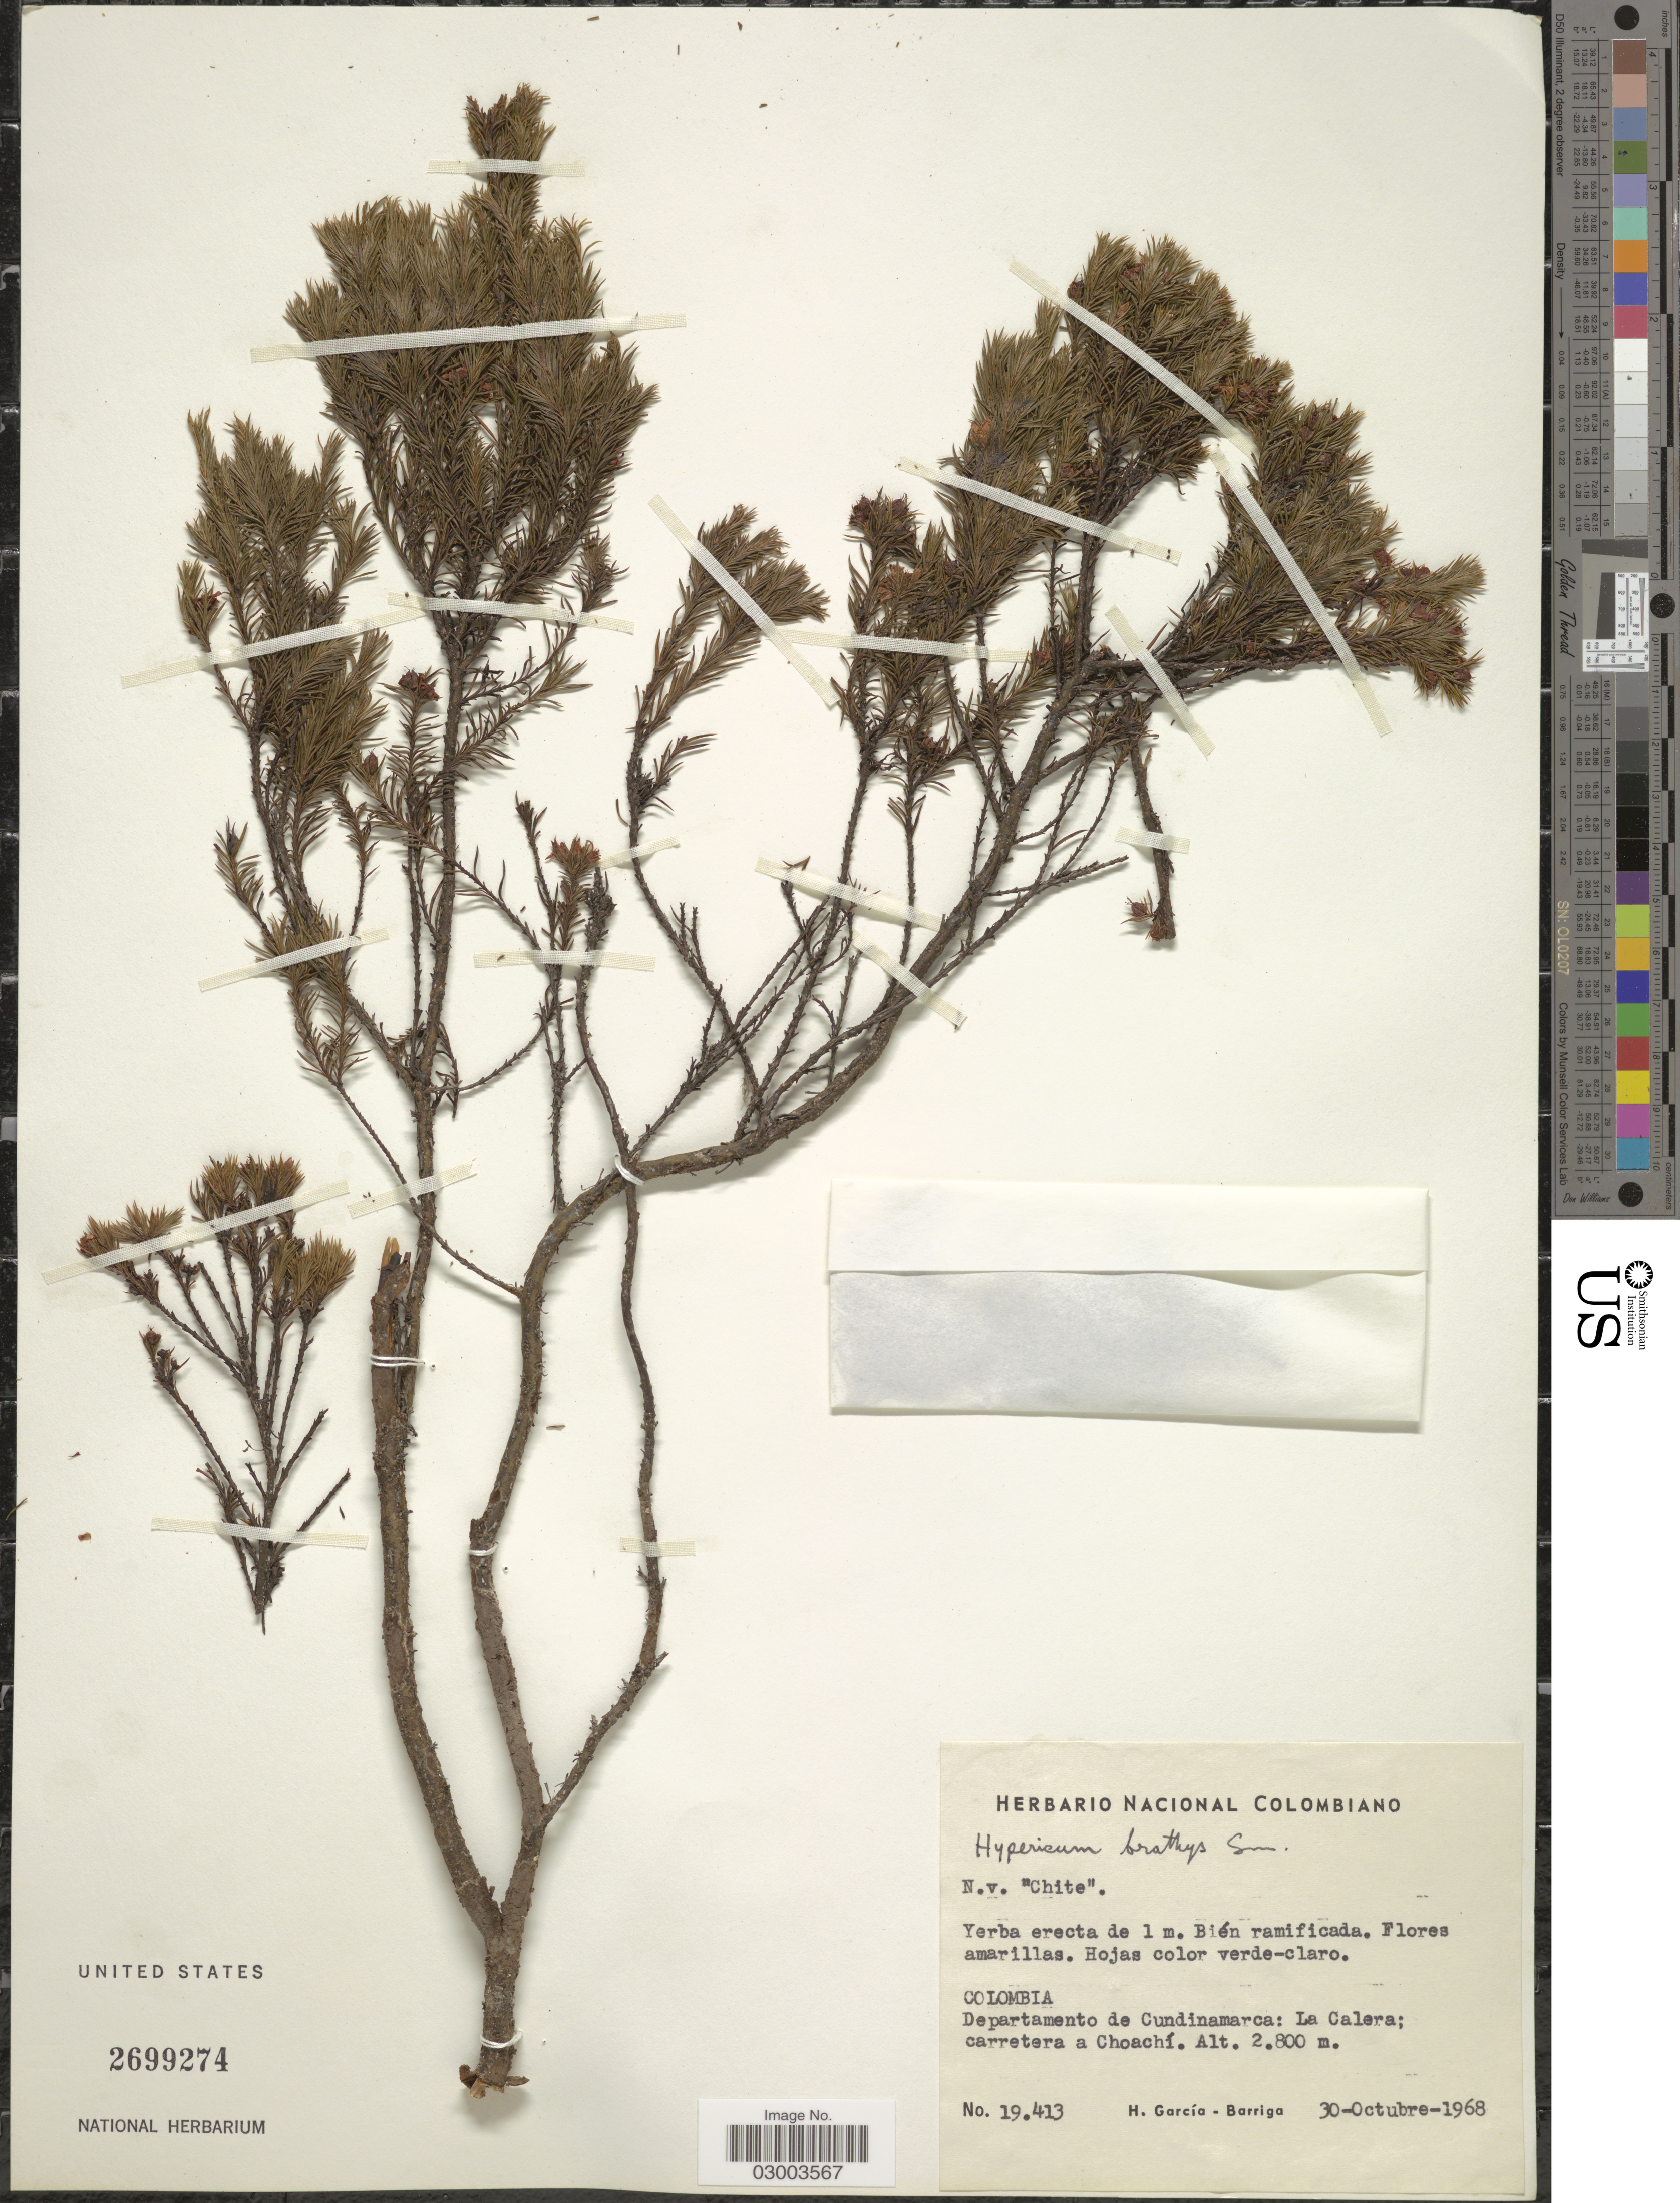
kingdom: Plantae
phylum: Tracheophyta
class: Magnoliopsida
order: Malpighiales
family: Hypericaceae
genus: Hypericum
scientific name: Hypericum juniperinum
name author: Kunth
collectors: H. García Barriga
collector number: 19413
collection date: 1968-10-30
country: Colombia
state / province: Cundinamarca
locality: Departamento de Cundinamarca: La Calera; carretera a Choachí.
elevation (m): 2800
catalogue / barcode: US 2699274